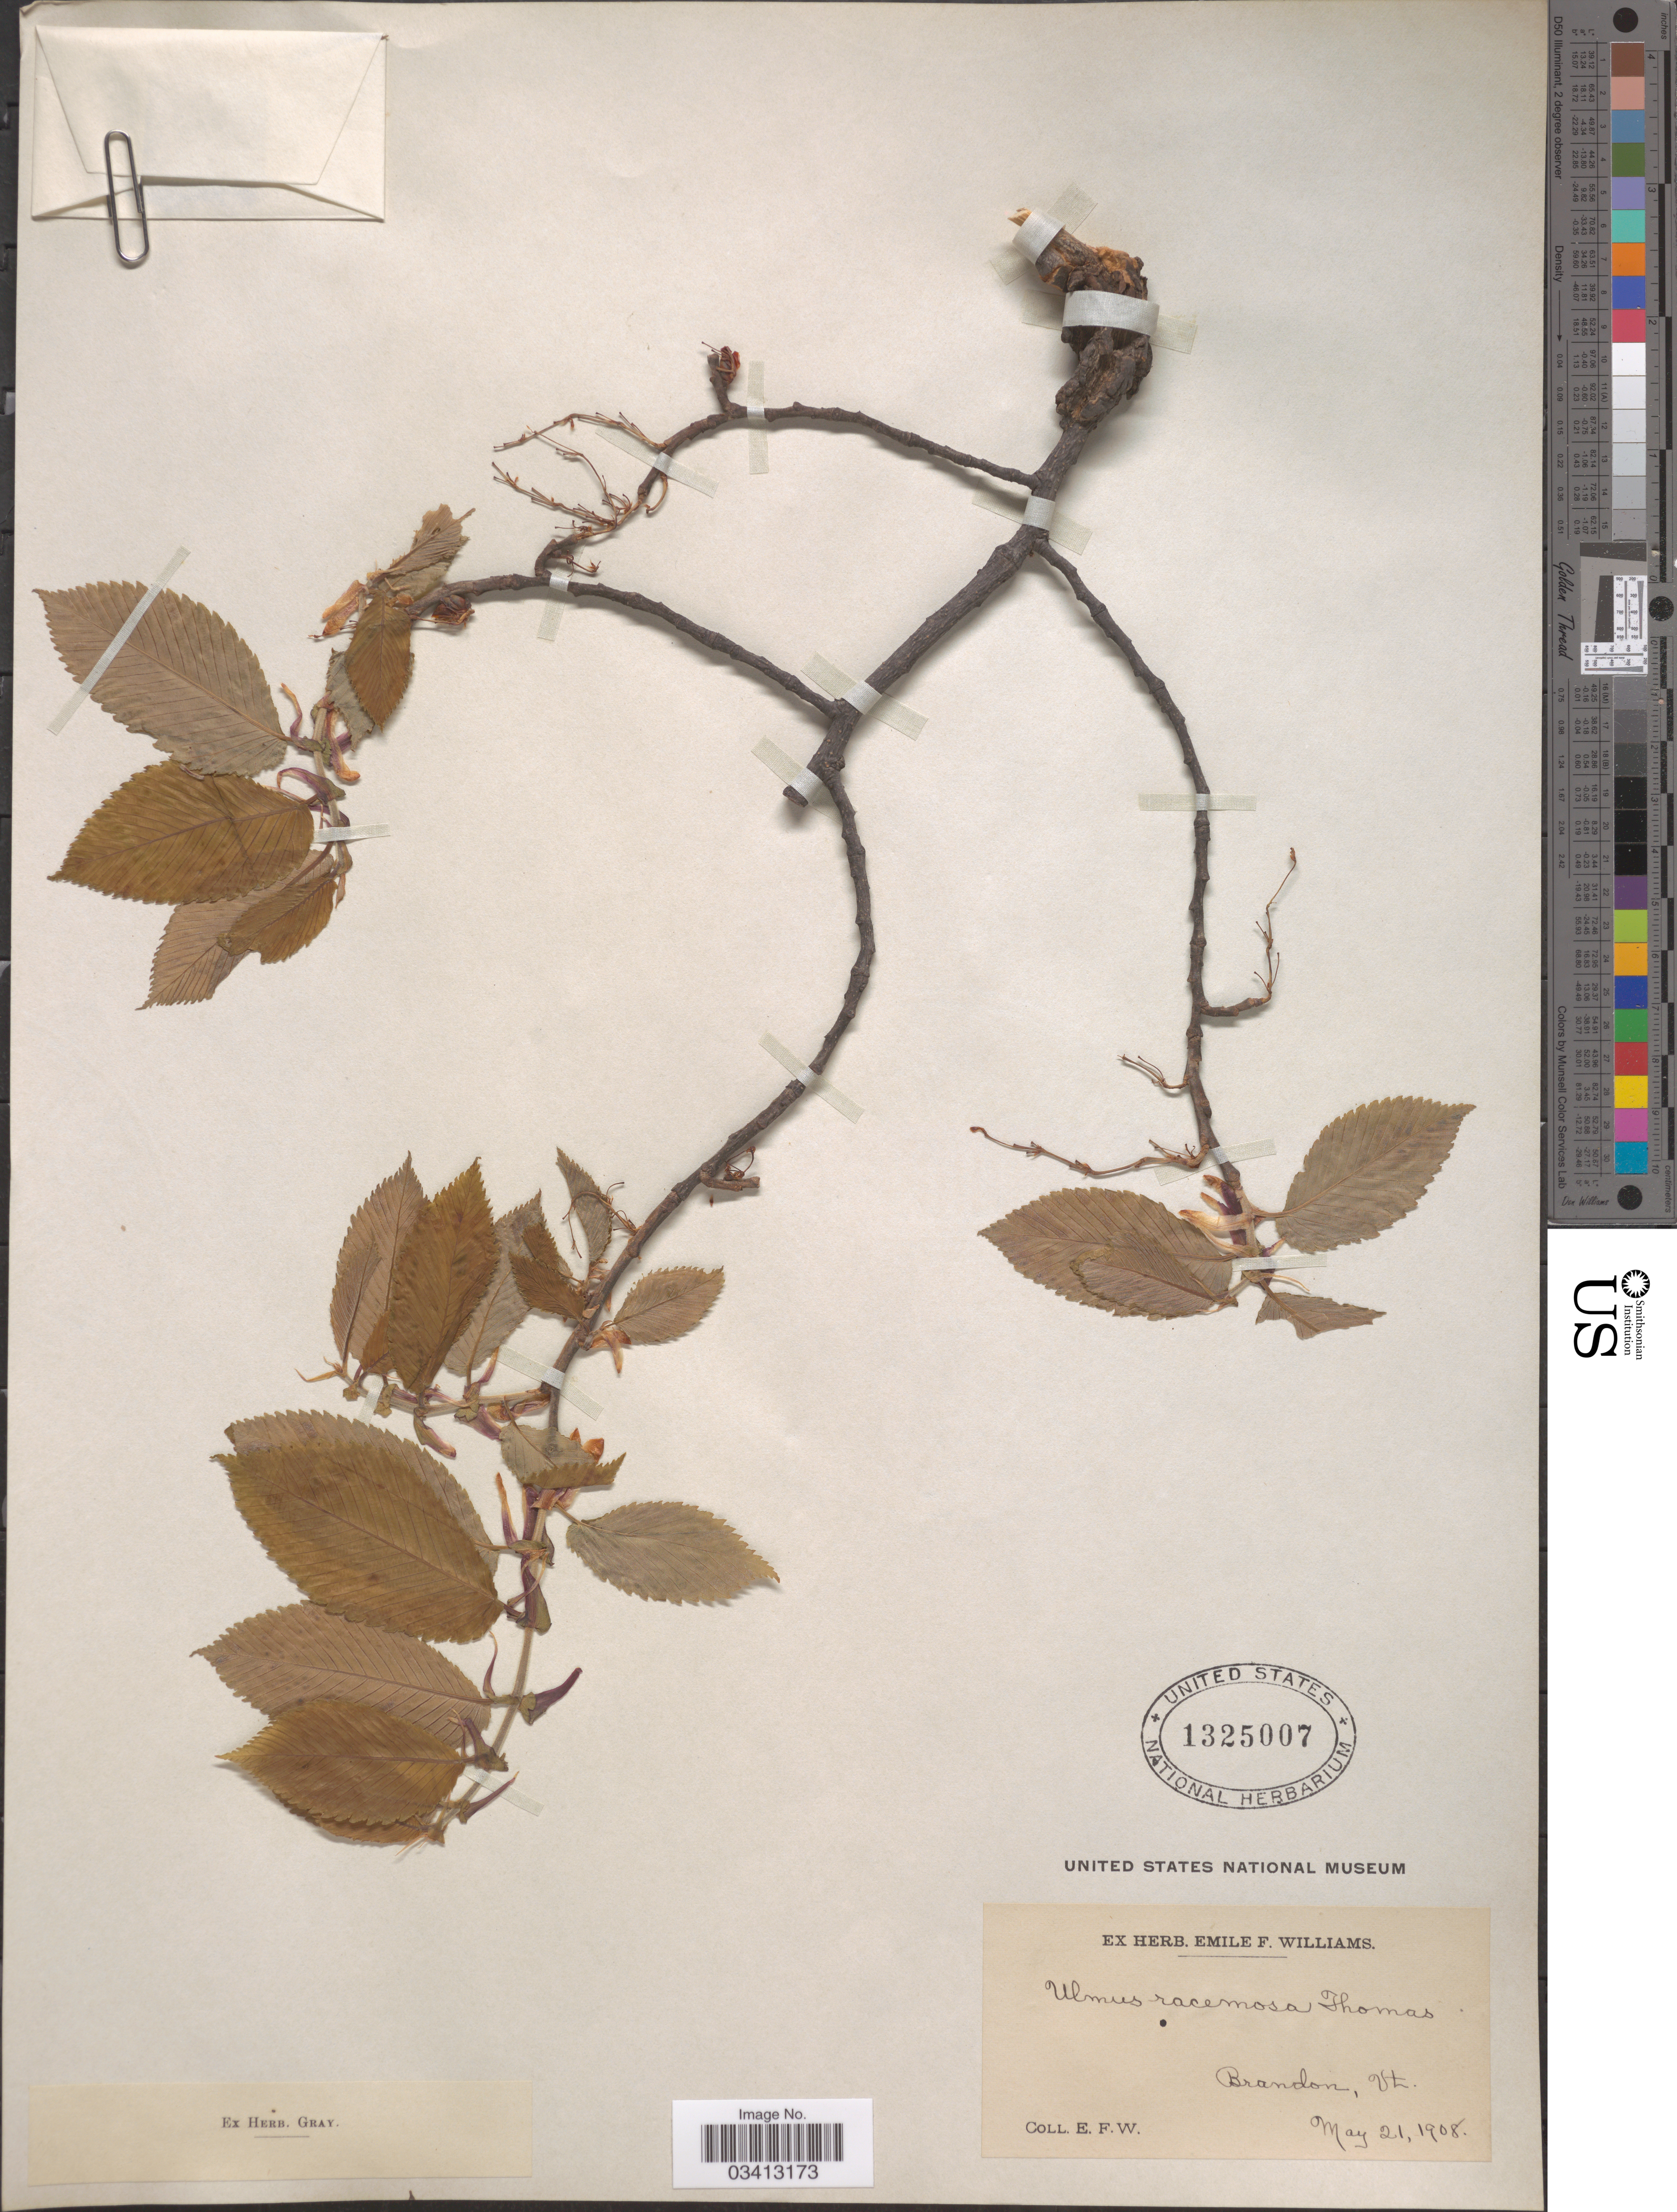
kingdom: Plantae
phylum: Tracheophyta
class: Magnoliopsida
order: Rosales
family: Ulmaceae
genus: Ulmus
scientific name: Ulmus thomasii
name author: Sarg.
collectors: E. F. Williams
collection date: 1908-05-21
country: United States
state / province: Vermont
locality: Brandon.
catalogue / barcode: US 1325007